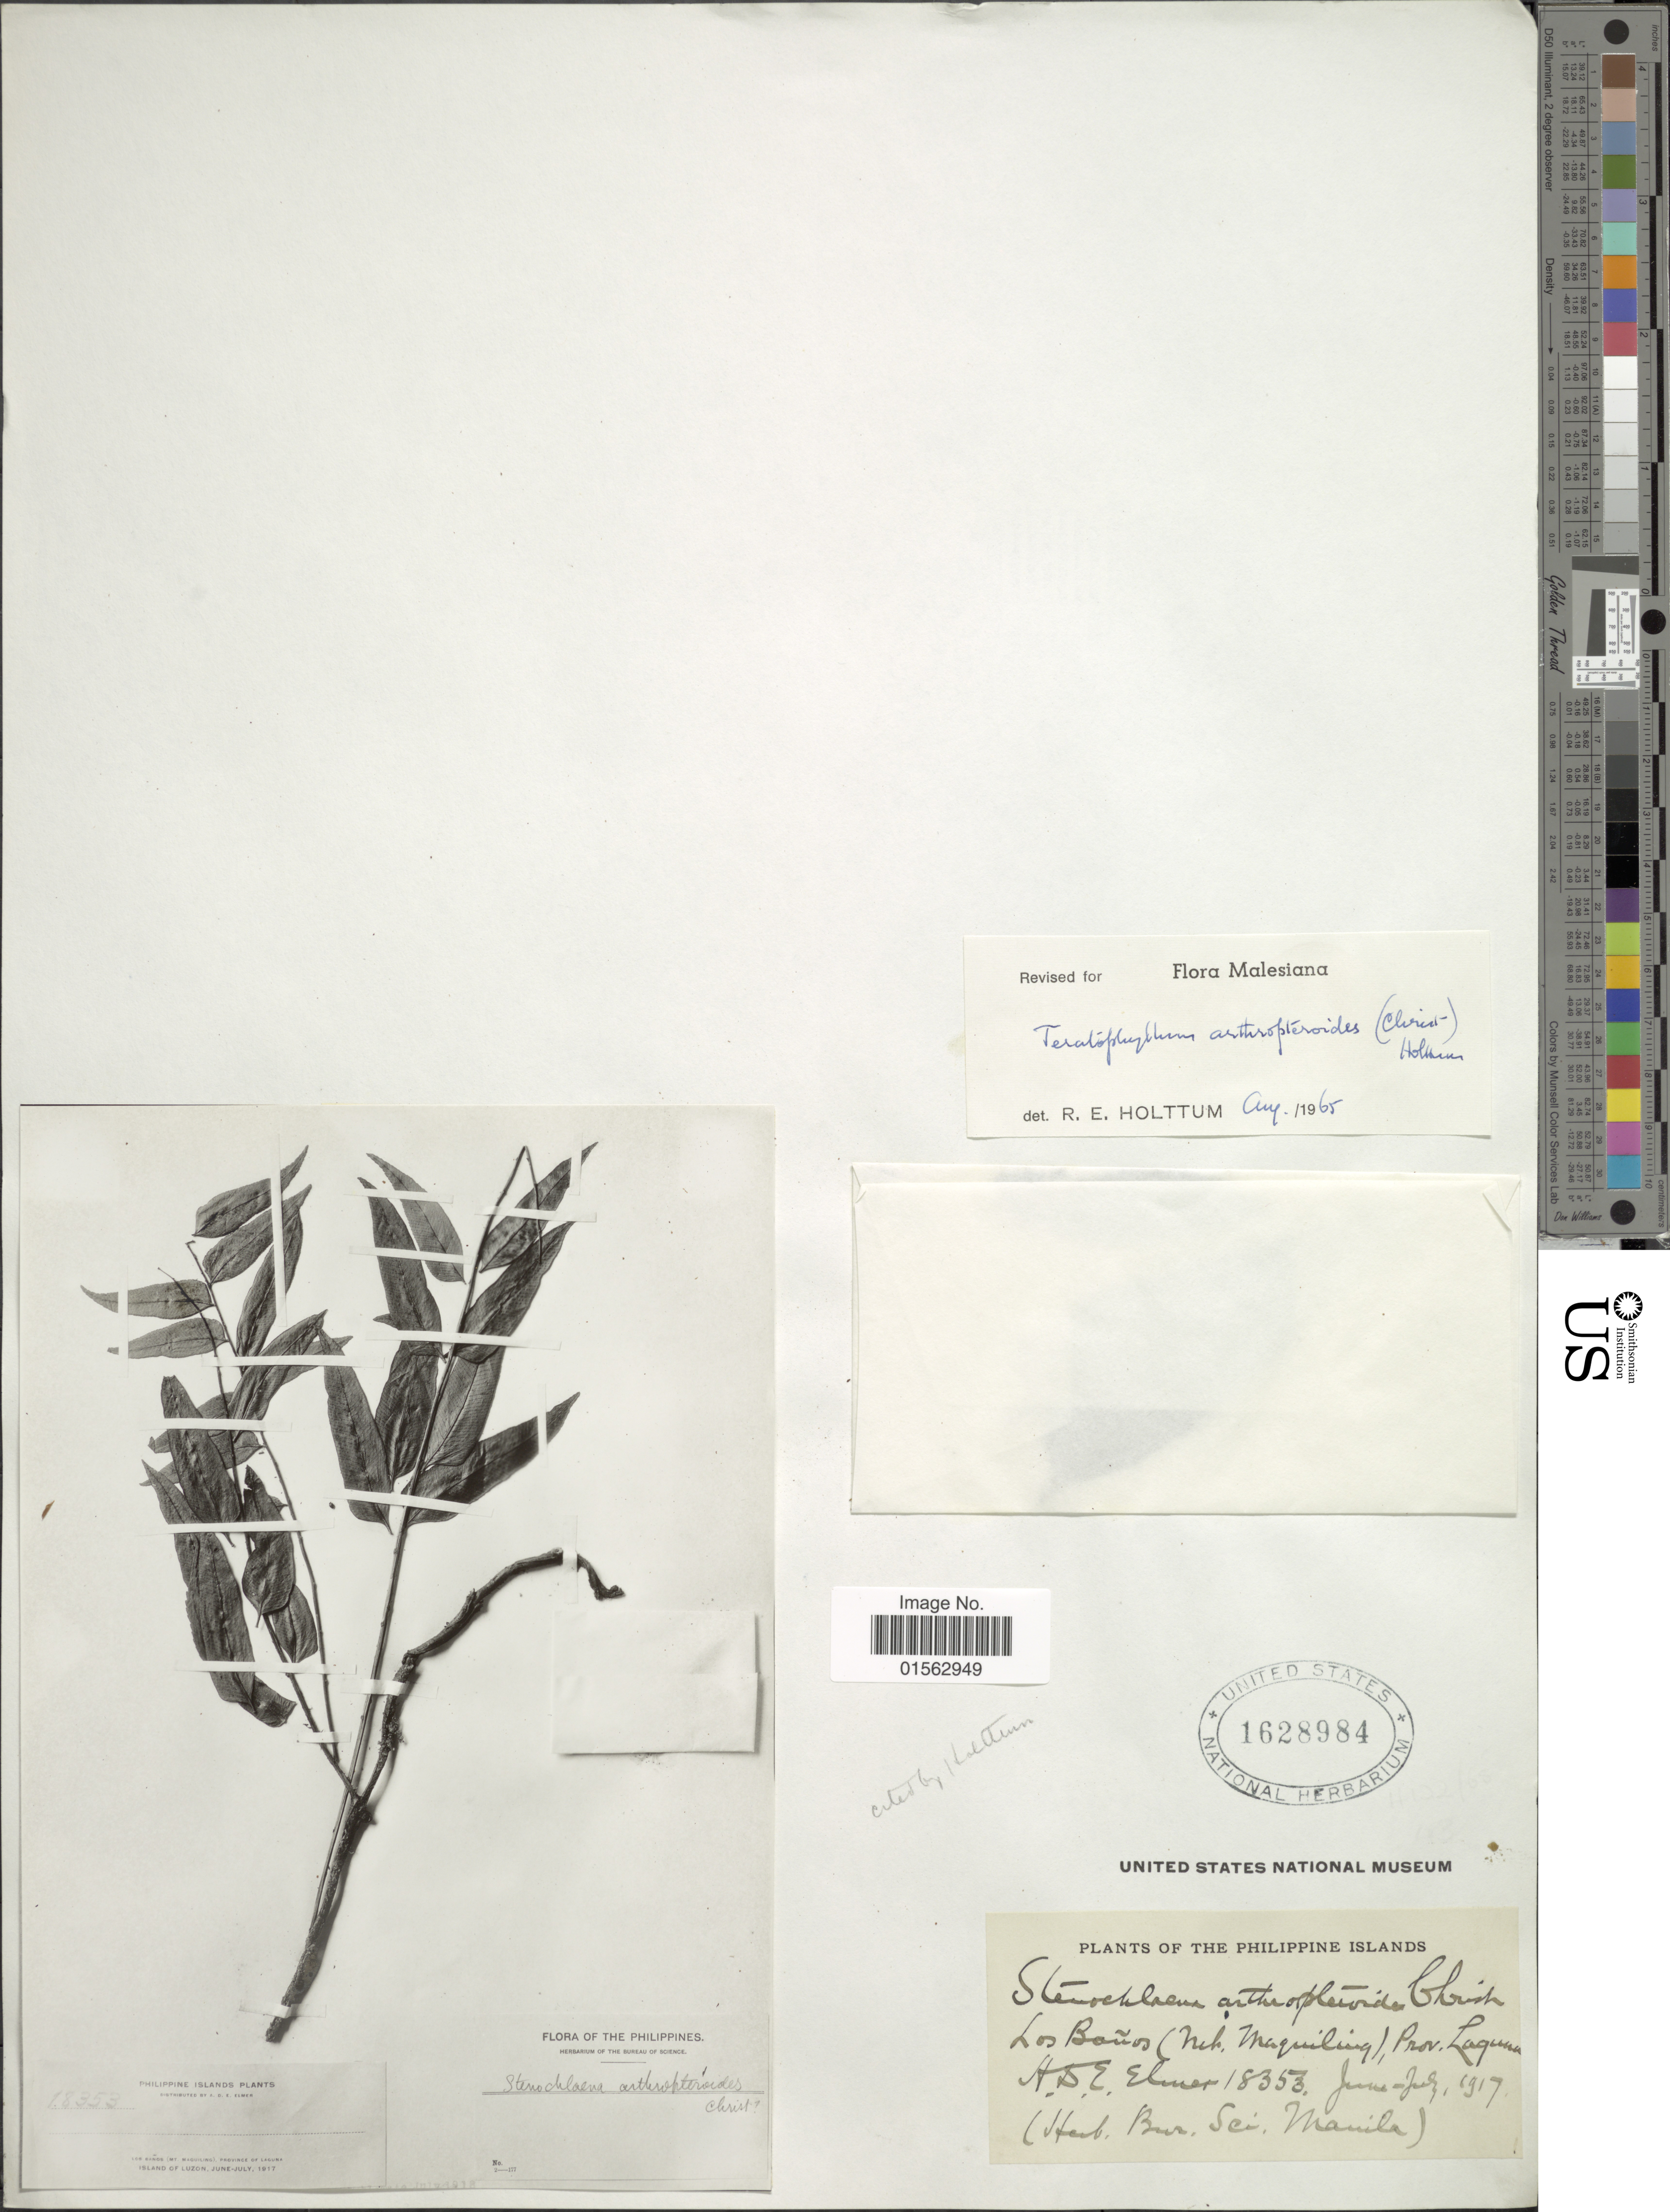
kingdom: Plantae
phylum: Tracheophyta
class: Polypodiopsida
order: Polypodiales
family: Dryopteridaceae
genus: Teratophyllum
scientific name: Teratophyllum arthropteroides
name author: (Christ) Holttum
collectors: A. D. E. Elmer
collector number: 18353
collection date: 1917-06/1917-07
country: Philippines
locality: Philippine Islands, Los Baños (Mt. Maquiling), Prov. Laguna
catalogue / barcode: US 1628984